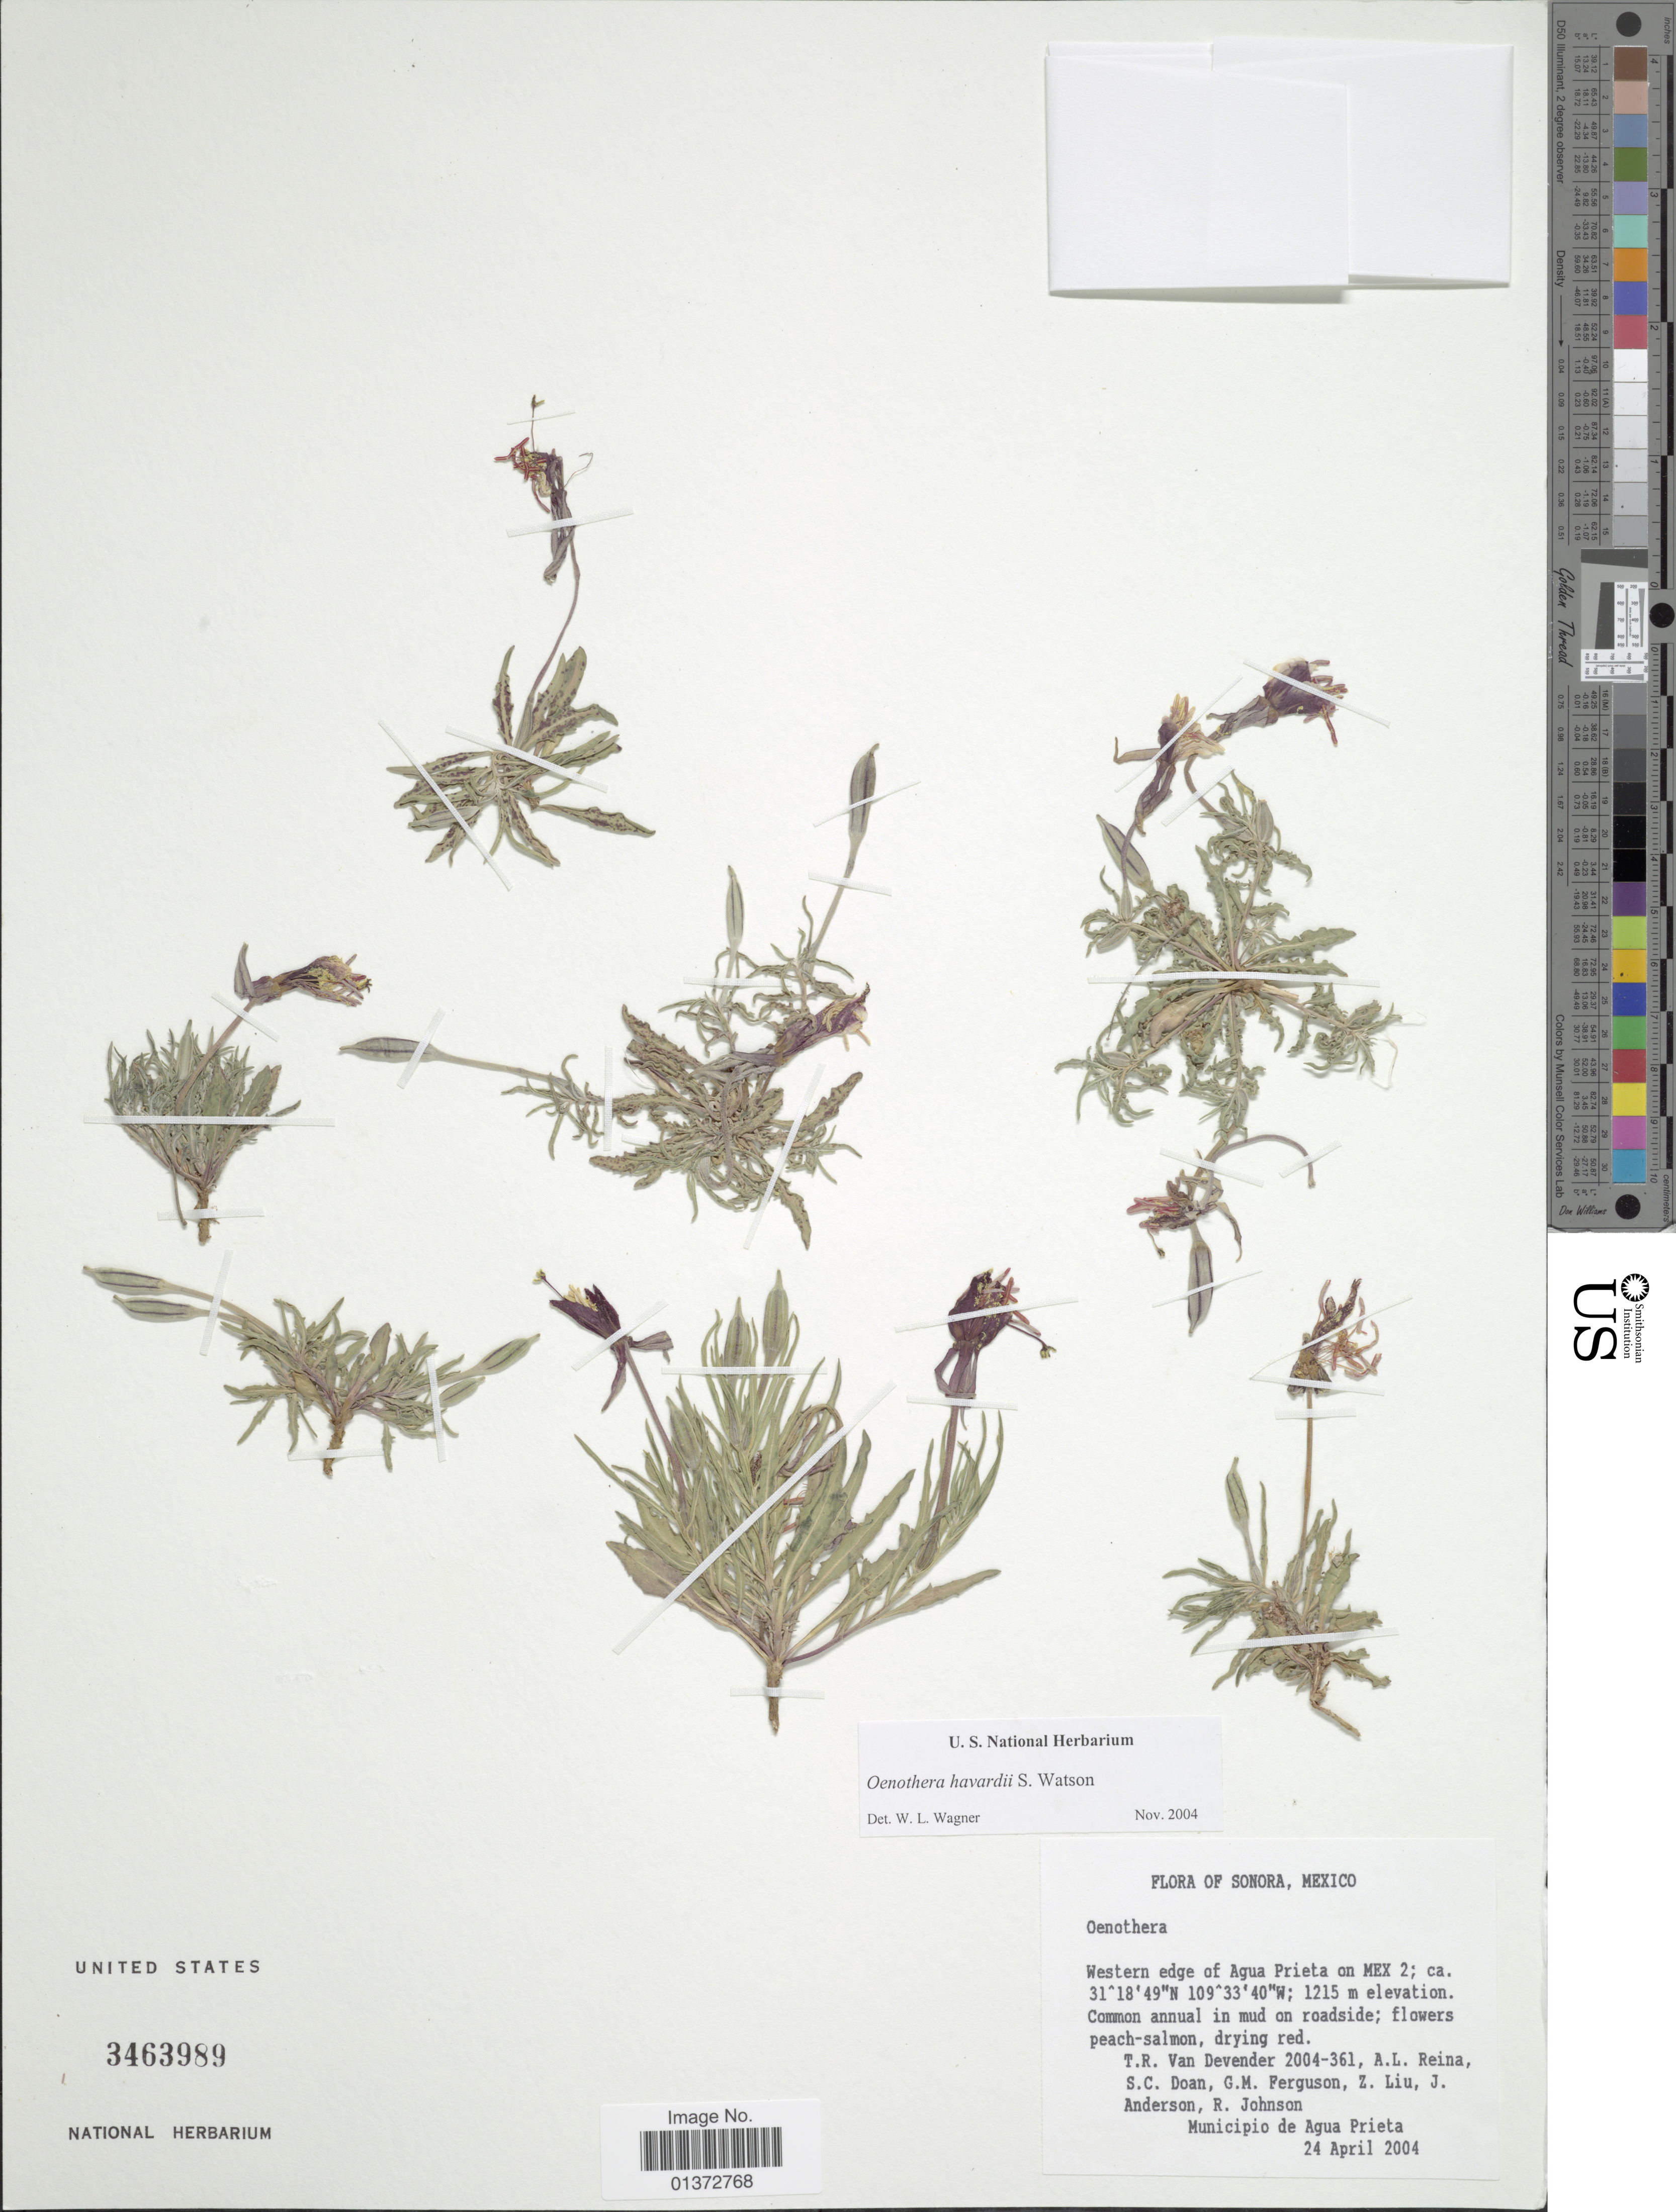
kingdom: Plantae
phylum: Tracheophyta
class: Magnoliopsida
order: Myrtales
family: Onagraceae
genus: Oenothera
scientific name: Oenothera havardii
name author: S. Watson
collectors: T. R. Van Devender, A. L. Reina G., S. Doan, G. Ferguson & et al.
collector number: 2004-361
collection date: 2004-04-24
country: Mexico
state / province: Sonora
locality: Western edge of Agua Prieta on Mex 2; Municipio de Agua Prieta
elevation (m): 1215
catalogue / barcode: US 3463989